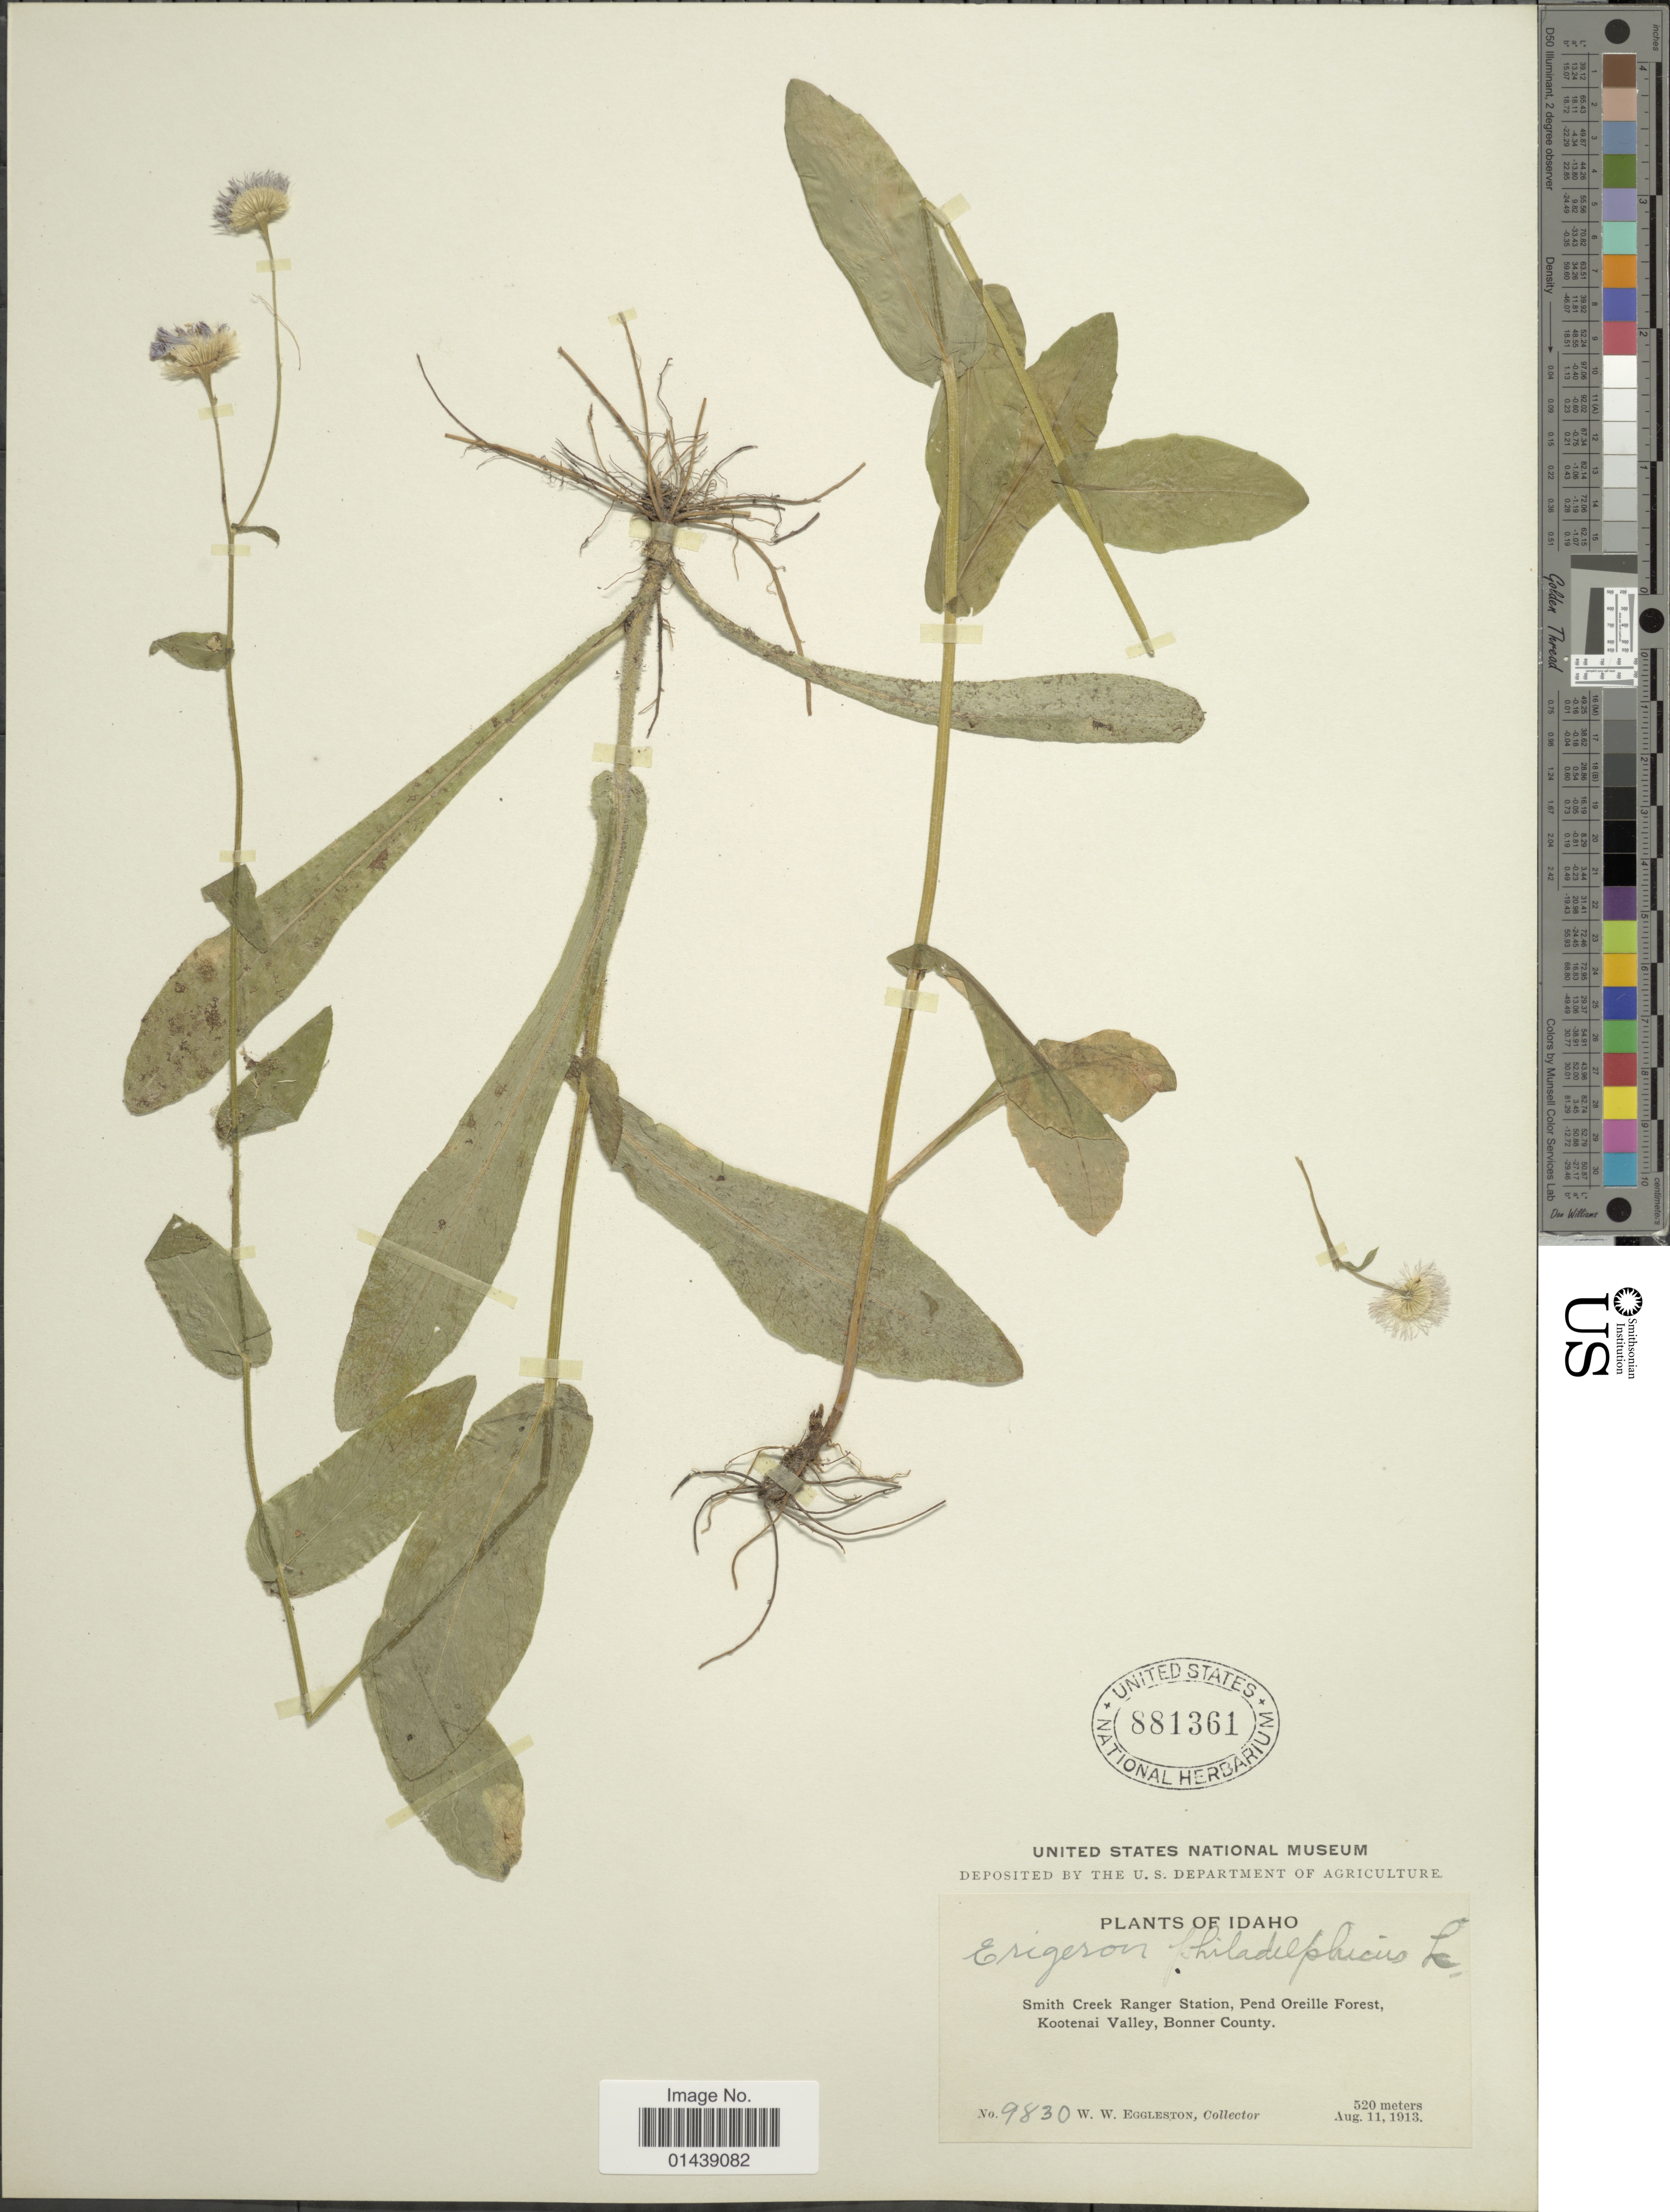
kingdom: Plantae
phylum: Tracheophyta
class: Magnoliopsida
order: Asterales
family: Asteraceae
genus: Erigeron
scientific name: Erigeron philadelphicus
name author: L.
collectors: W. W. Eggleston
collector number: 9830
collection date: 1913-08-11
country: United States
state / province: Idaho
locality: Smith Creek Ranger Station, Pend Oreille Forest, Kootenai Valley, Bonner County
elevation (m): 520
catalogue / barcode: US 881361